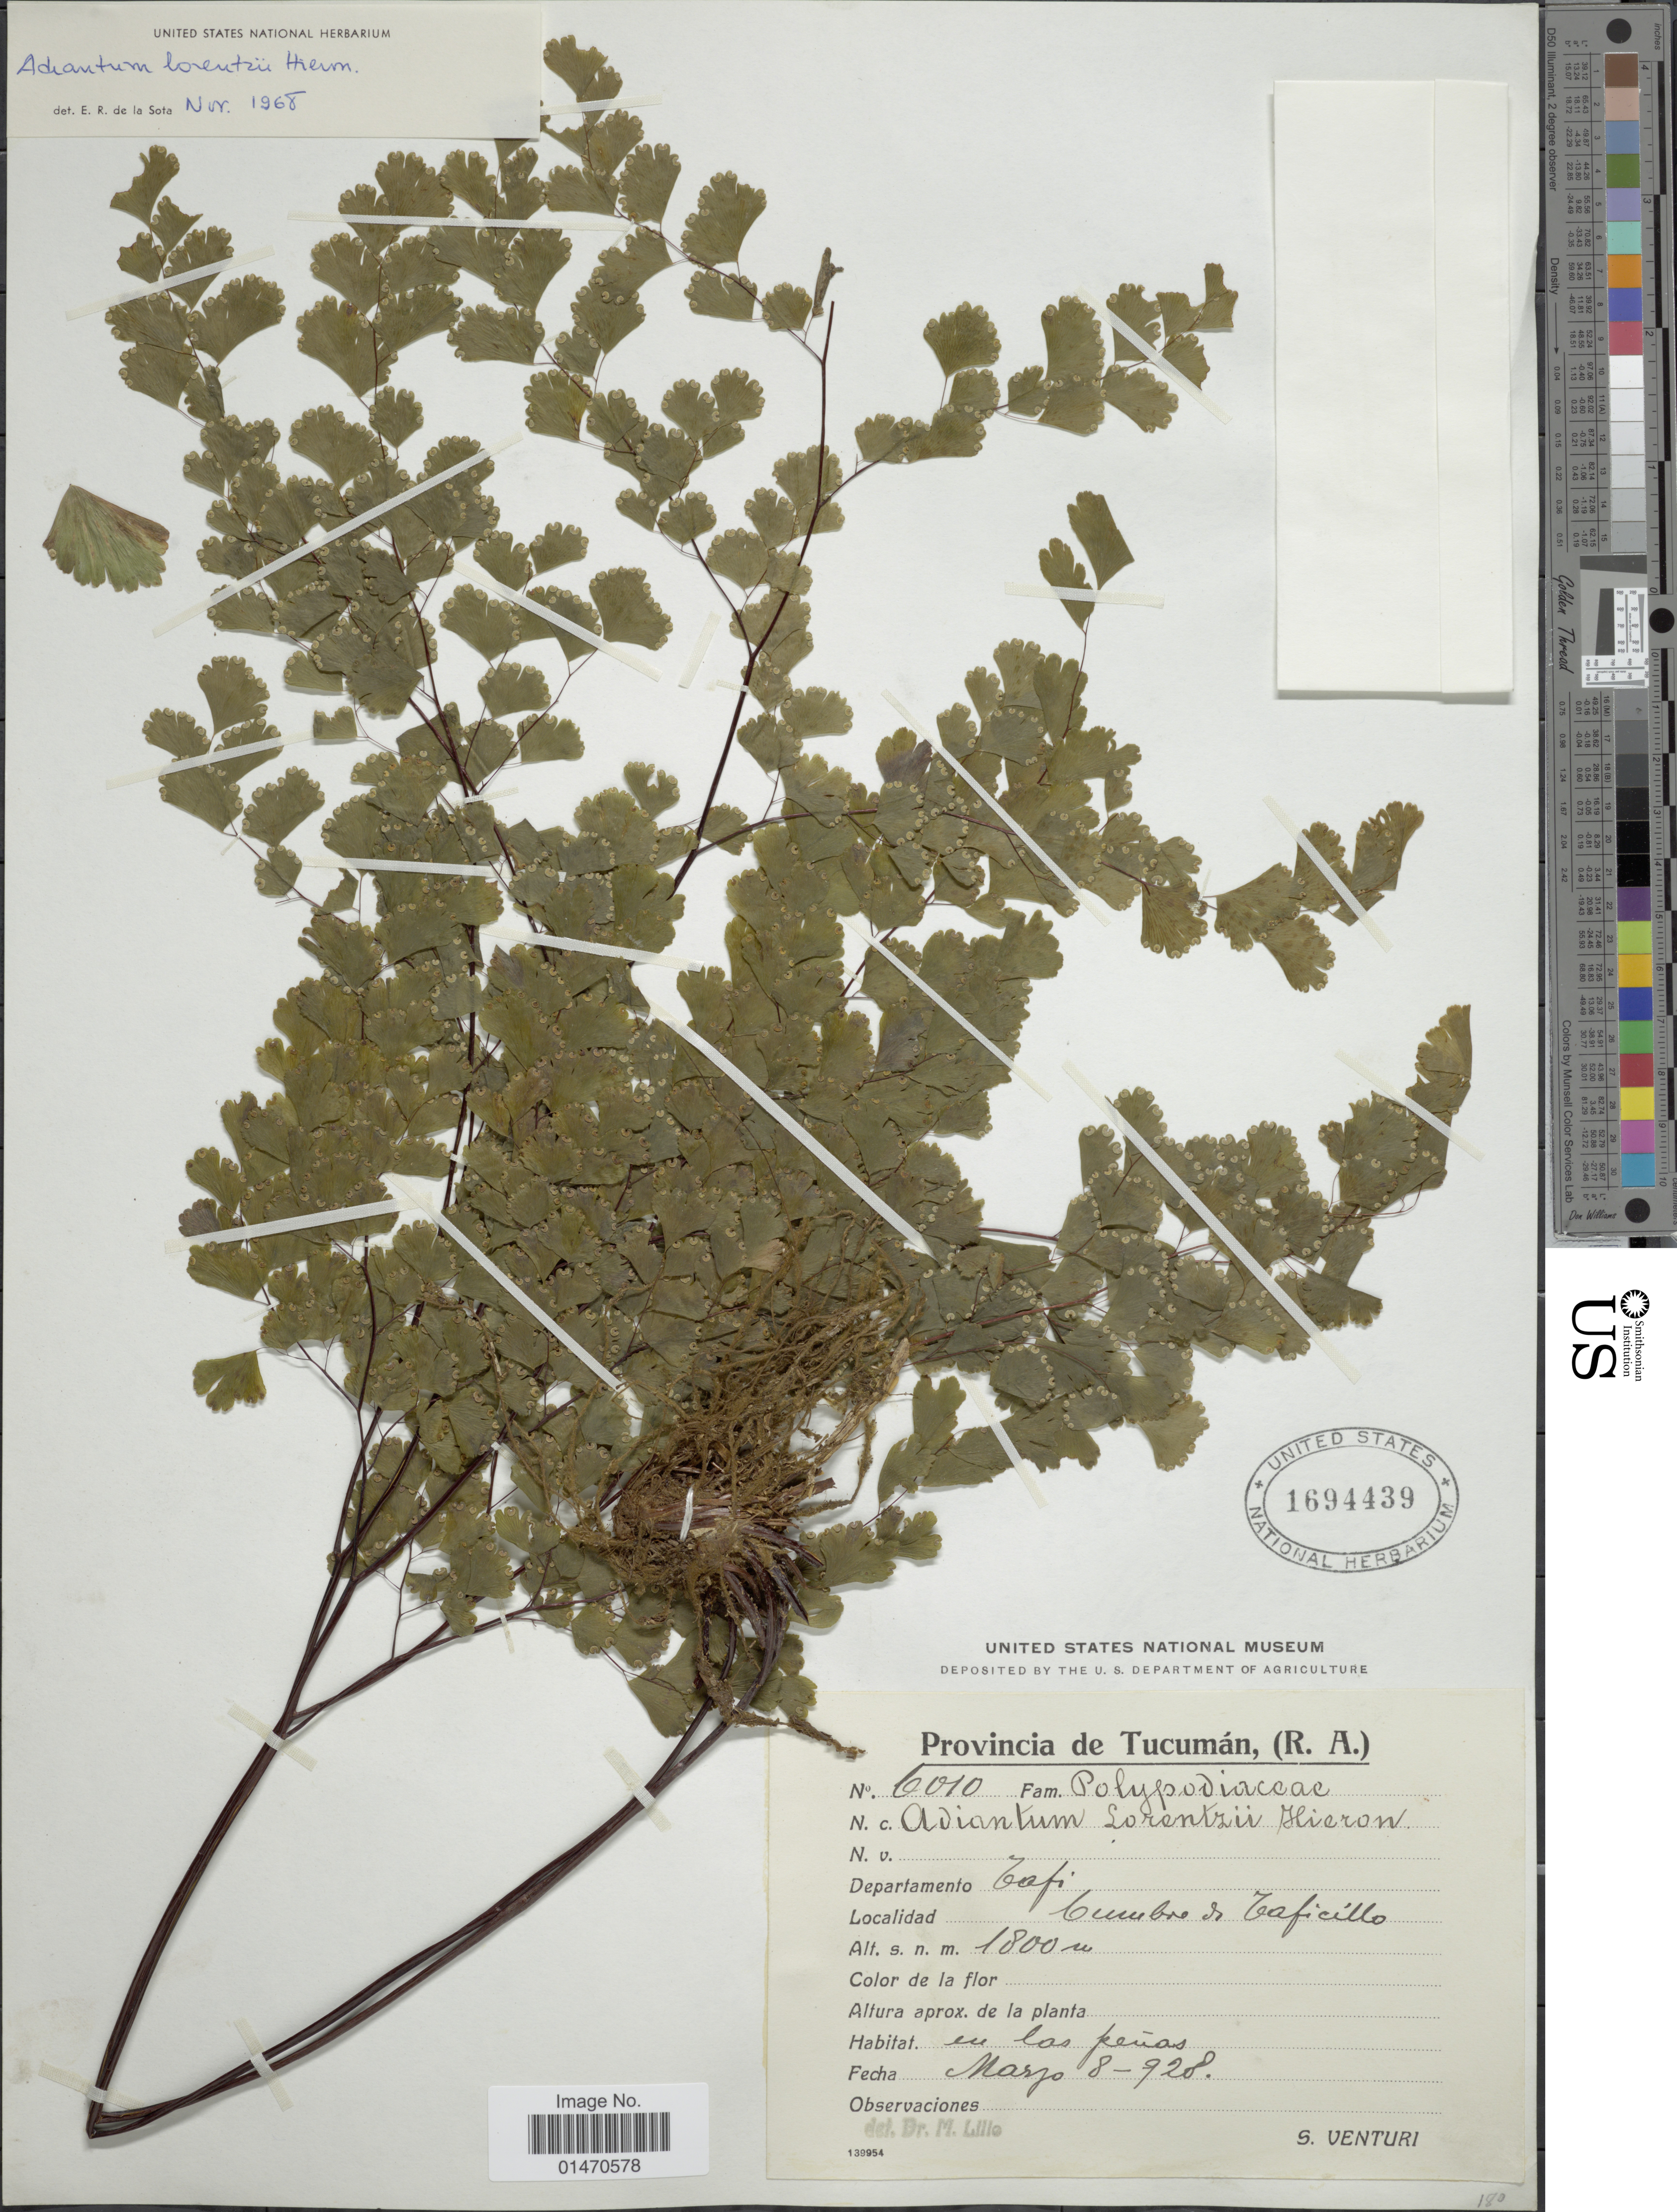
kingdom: Plantae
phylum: Tracheophyta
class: Polypodiopsida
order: Polypodiales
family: Pteridaceae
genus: Adiantum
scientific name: Adiantum lorentzii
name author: Hieron.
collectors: S. Venturi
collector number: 6010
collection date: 1928-03-08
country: Argentina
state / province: Tucumán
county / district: Tafí Viejo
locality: Cumbre de Taficillo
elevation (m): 1800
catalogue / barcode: US 1694439